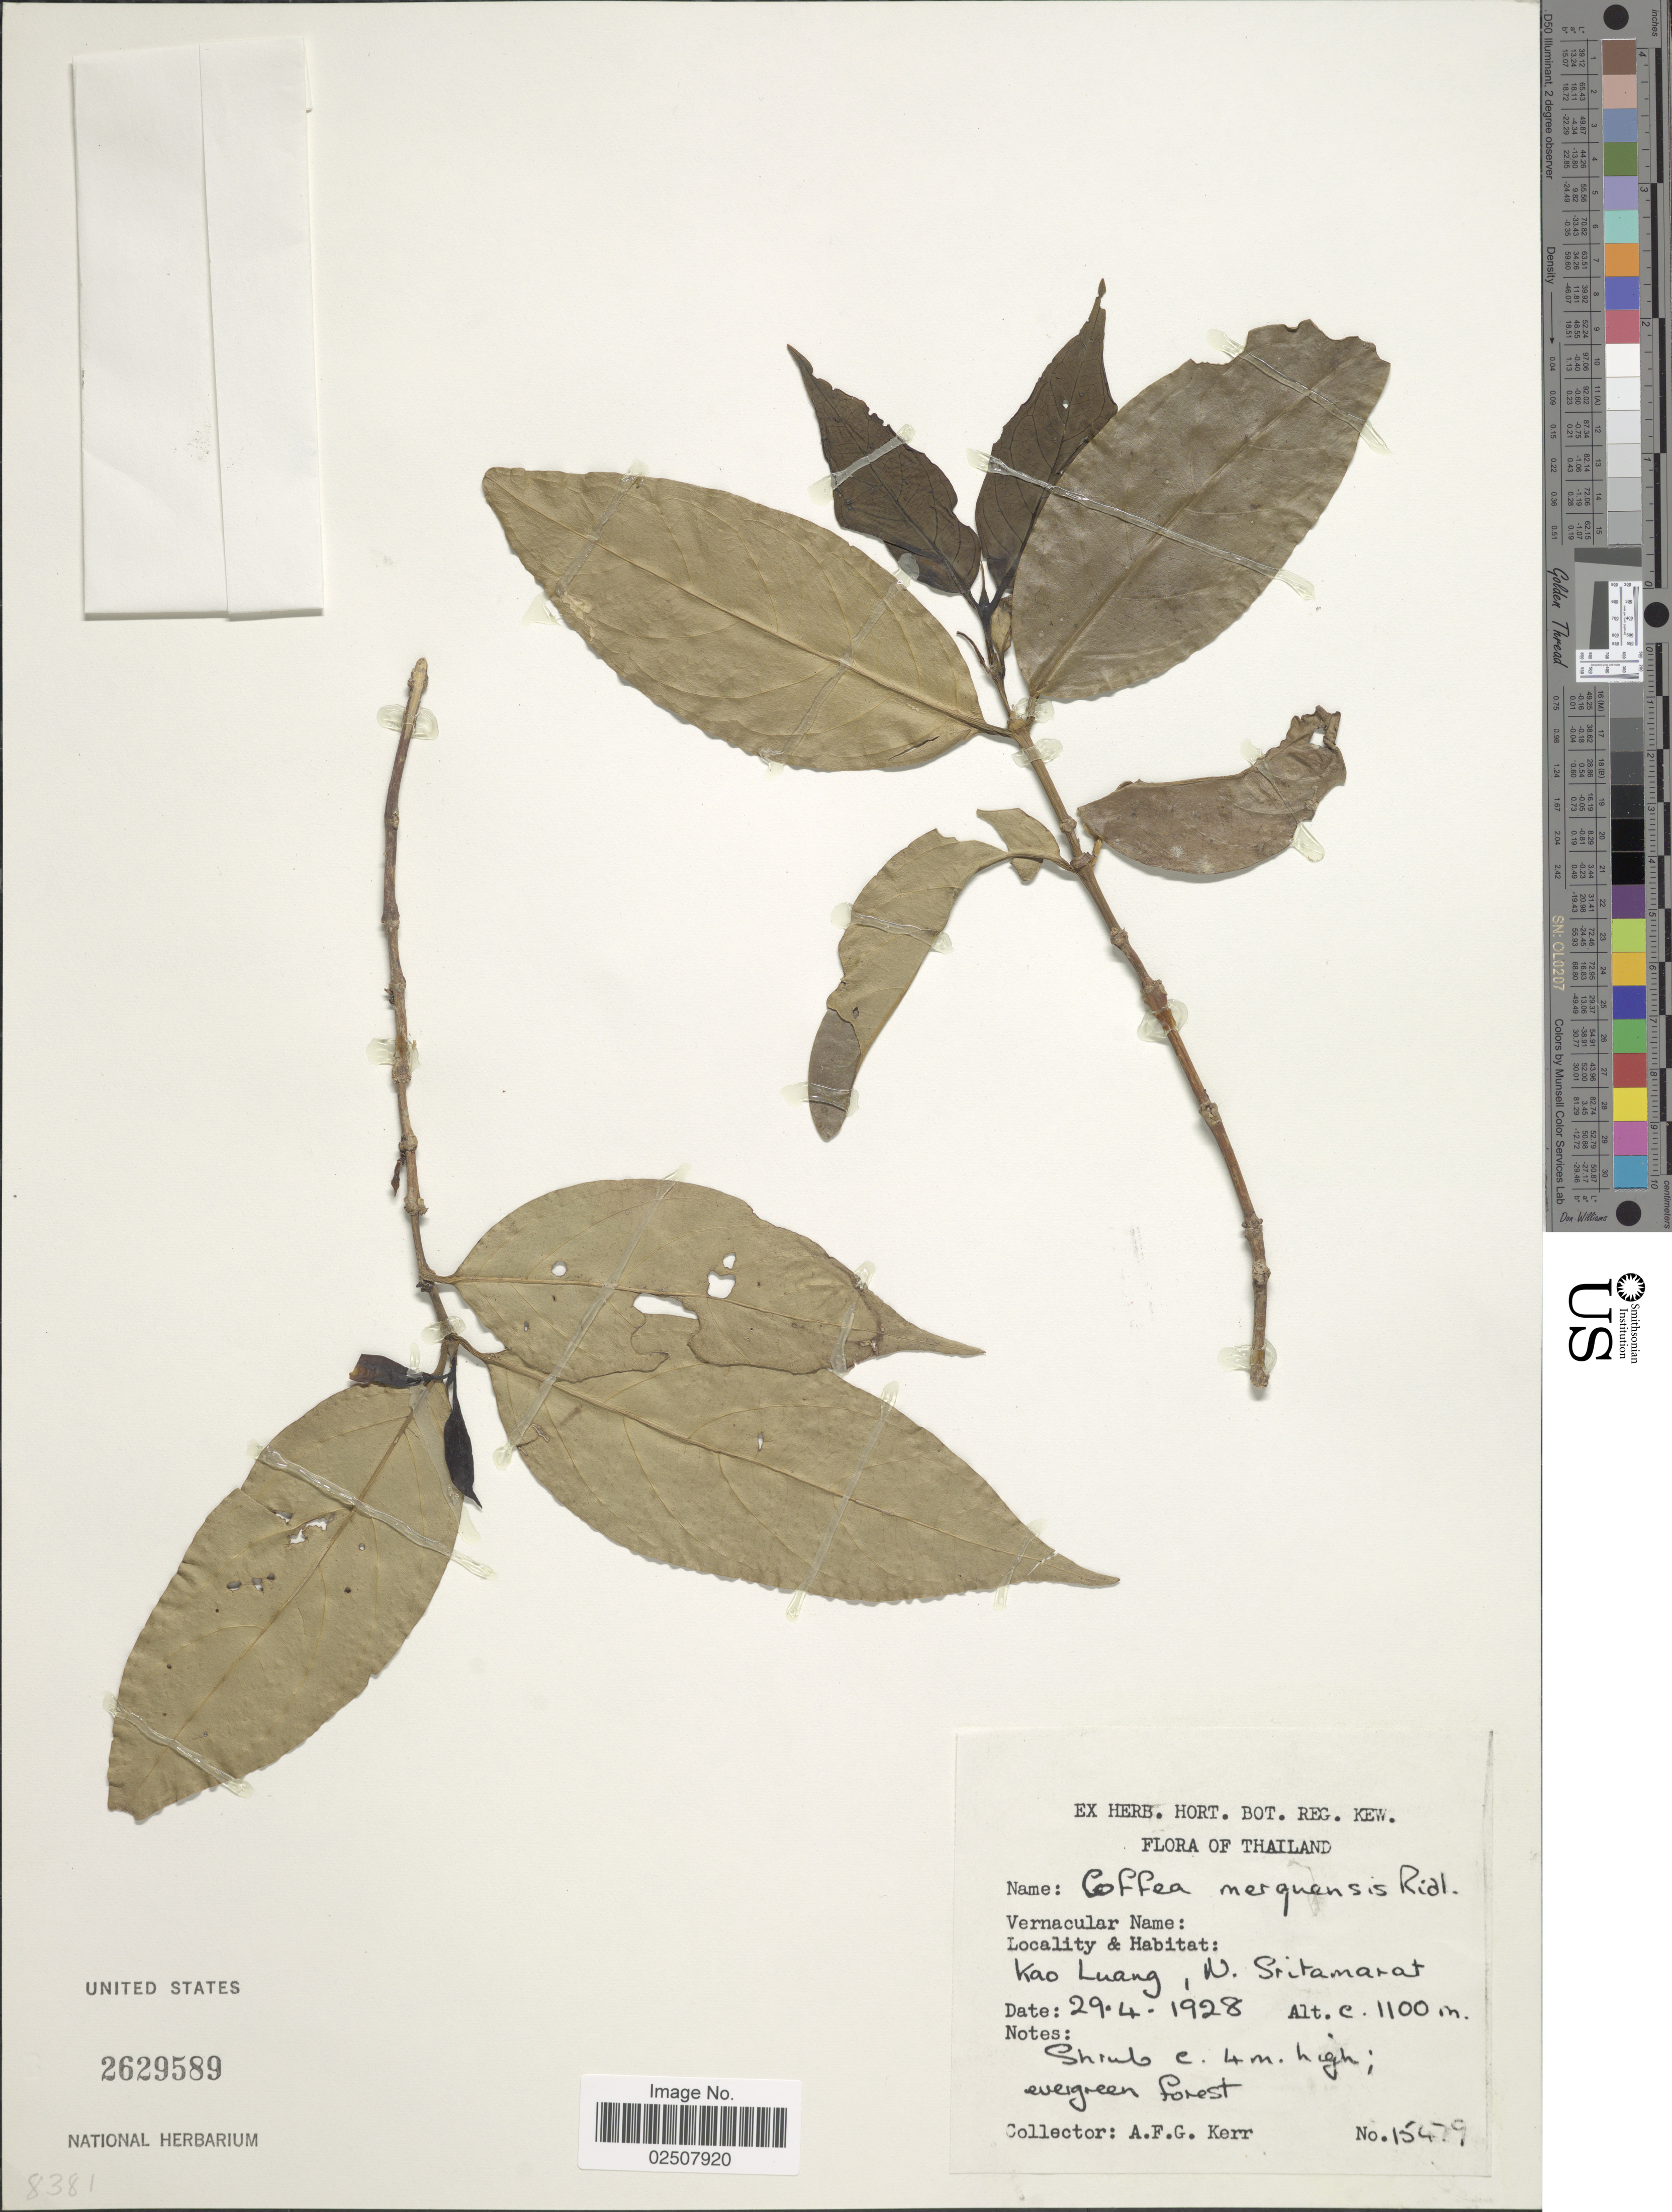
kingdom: Plantae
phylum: Tracheophyta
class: Magnoliopsida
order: Gentianales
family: Rubiaceae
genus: Coffea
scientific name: Coffea merguensis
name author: Ridl.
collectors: A. F. G. Kerr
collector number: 15479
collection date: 1928-04-29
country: Thailand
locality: Kao Luang, N Sritamarat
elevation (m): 1100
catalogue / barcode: US 2629589